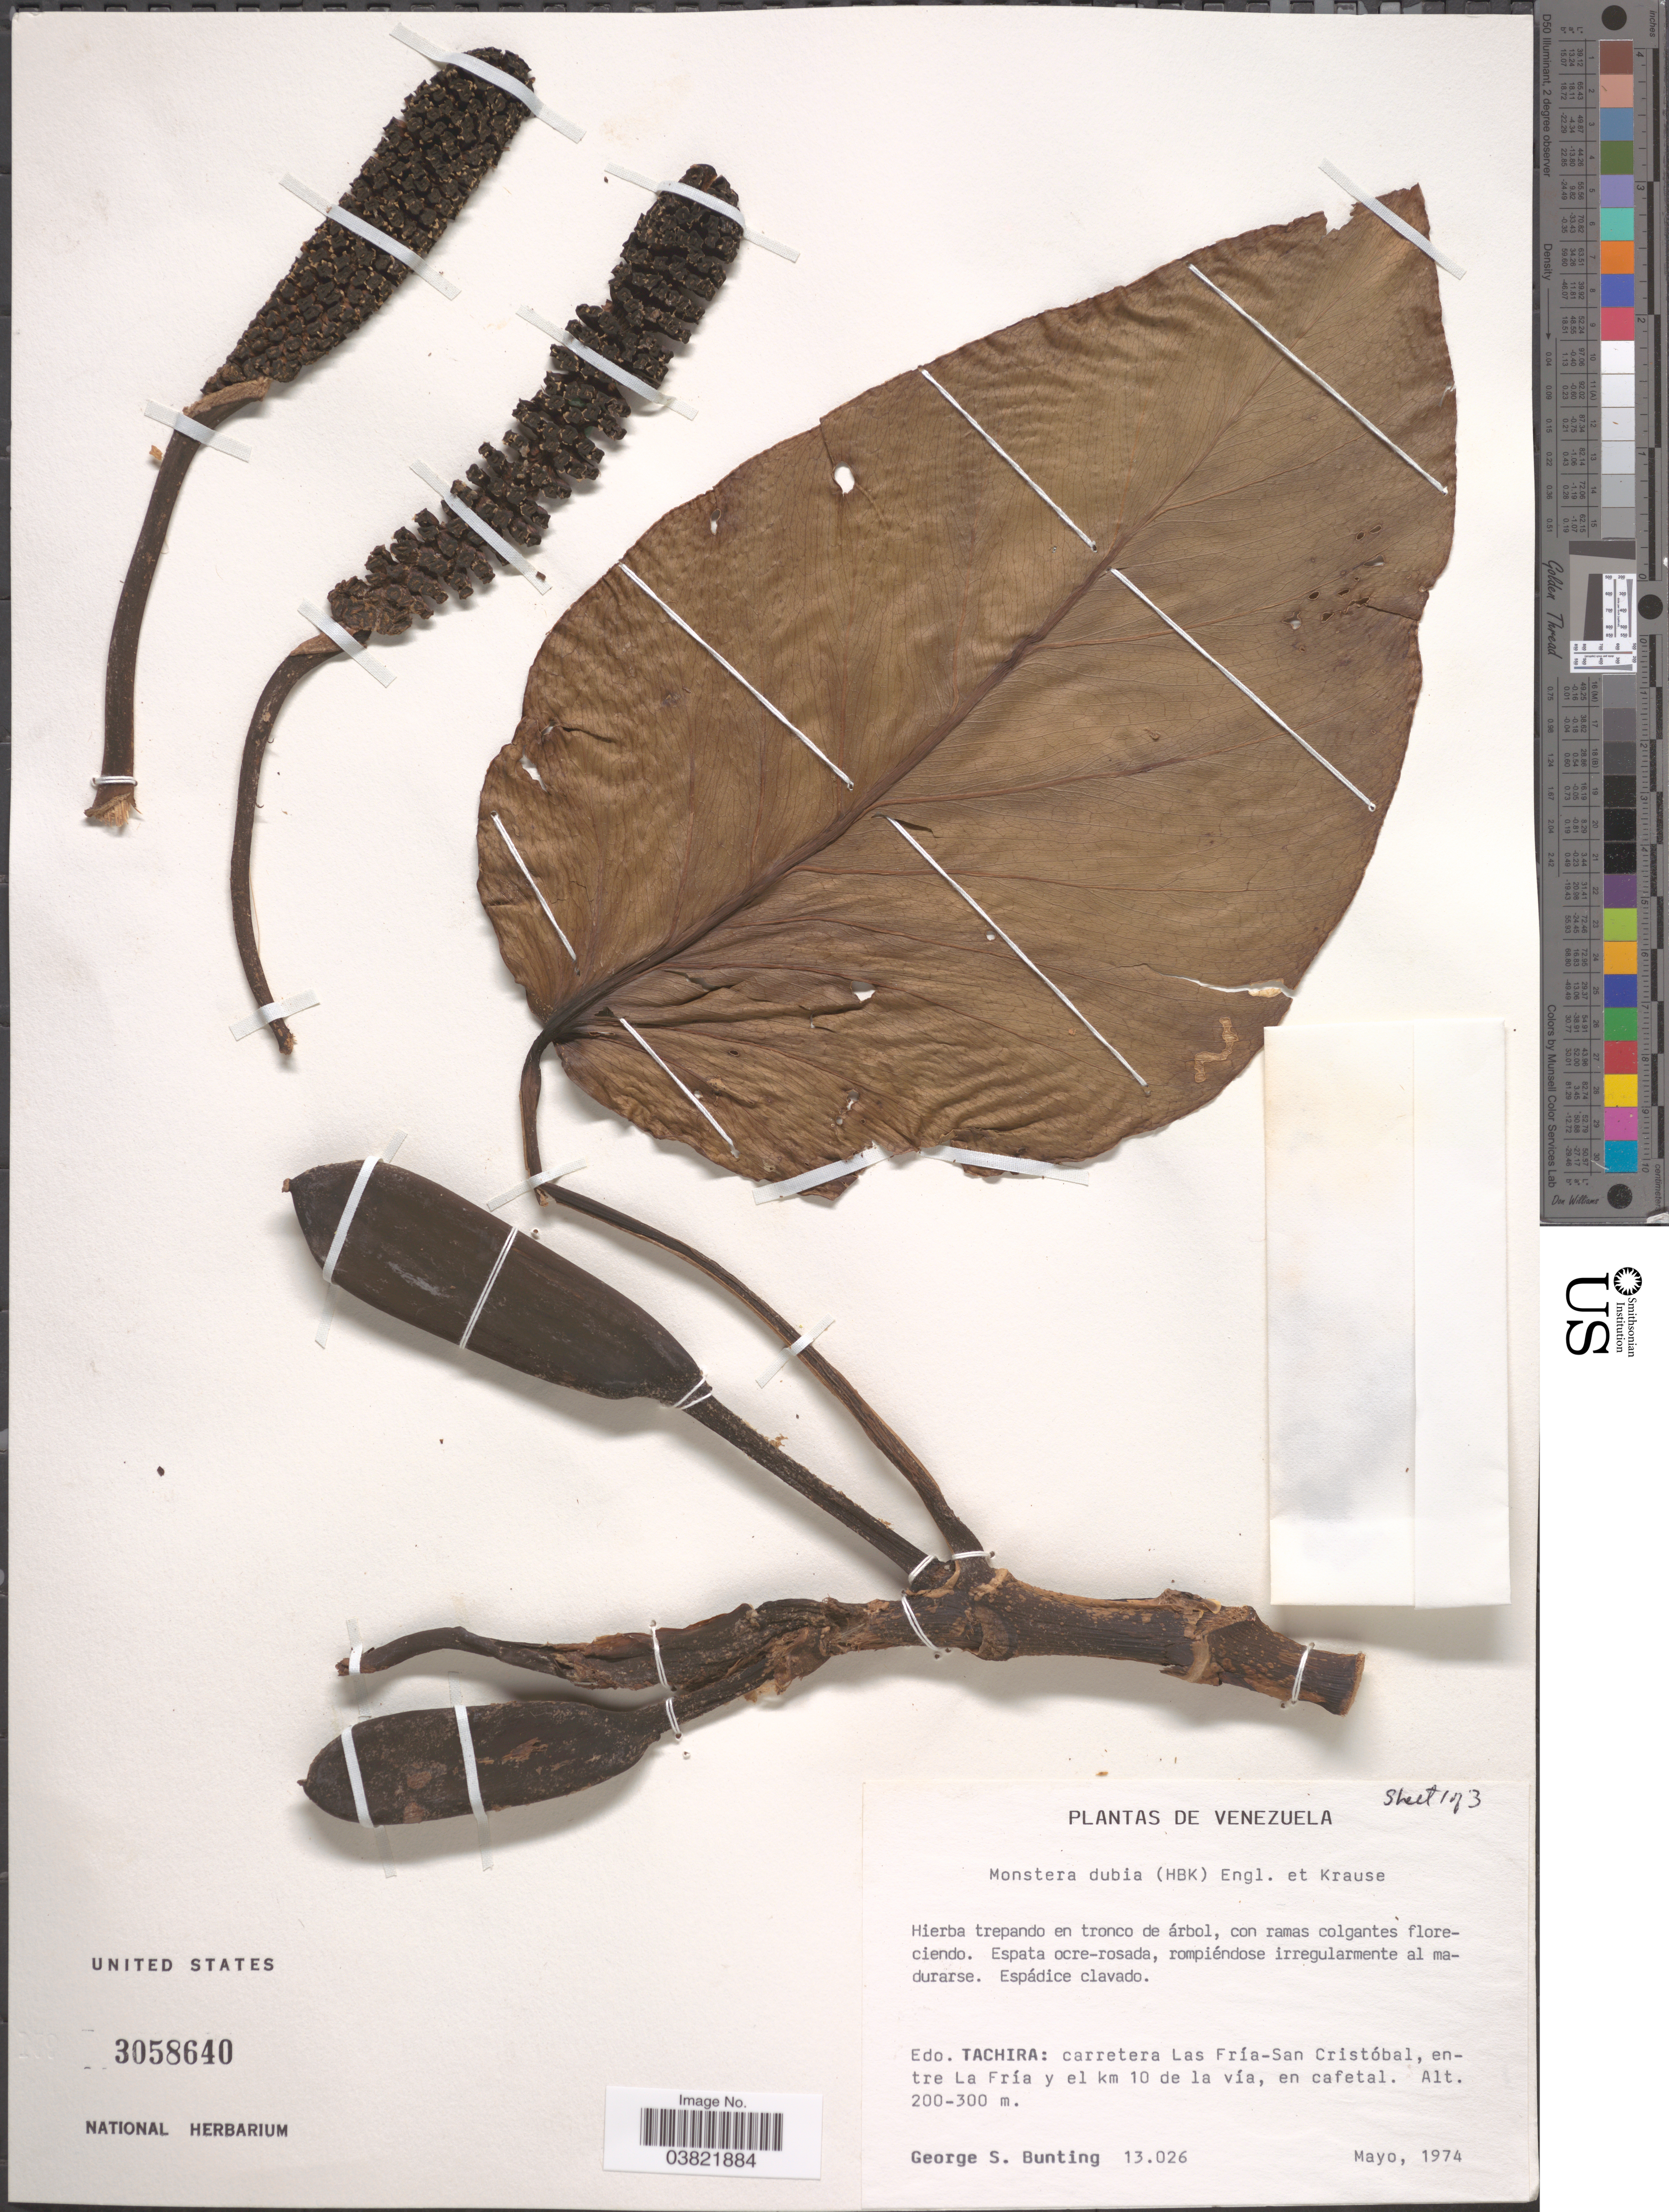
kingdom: Plantae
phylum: Tracheophyta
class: Liliopsida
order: Alismatales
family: Araceae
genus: Monstera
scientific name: Monstera dubia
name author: (Kunth) Engl. & K. Krause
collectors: G. S. Bunting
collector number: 13026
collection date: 1974-05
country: Venezuela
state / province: Tachira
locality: Carretera Las Fría-San Cristóbal, entre La Fría y el km 10 de la vía, en cafetal.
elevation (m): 200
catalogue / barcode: US 3058640